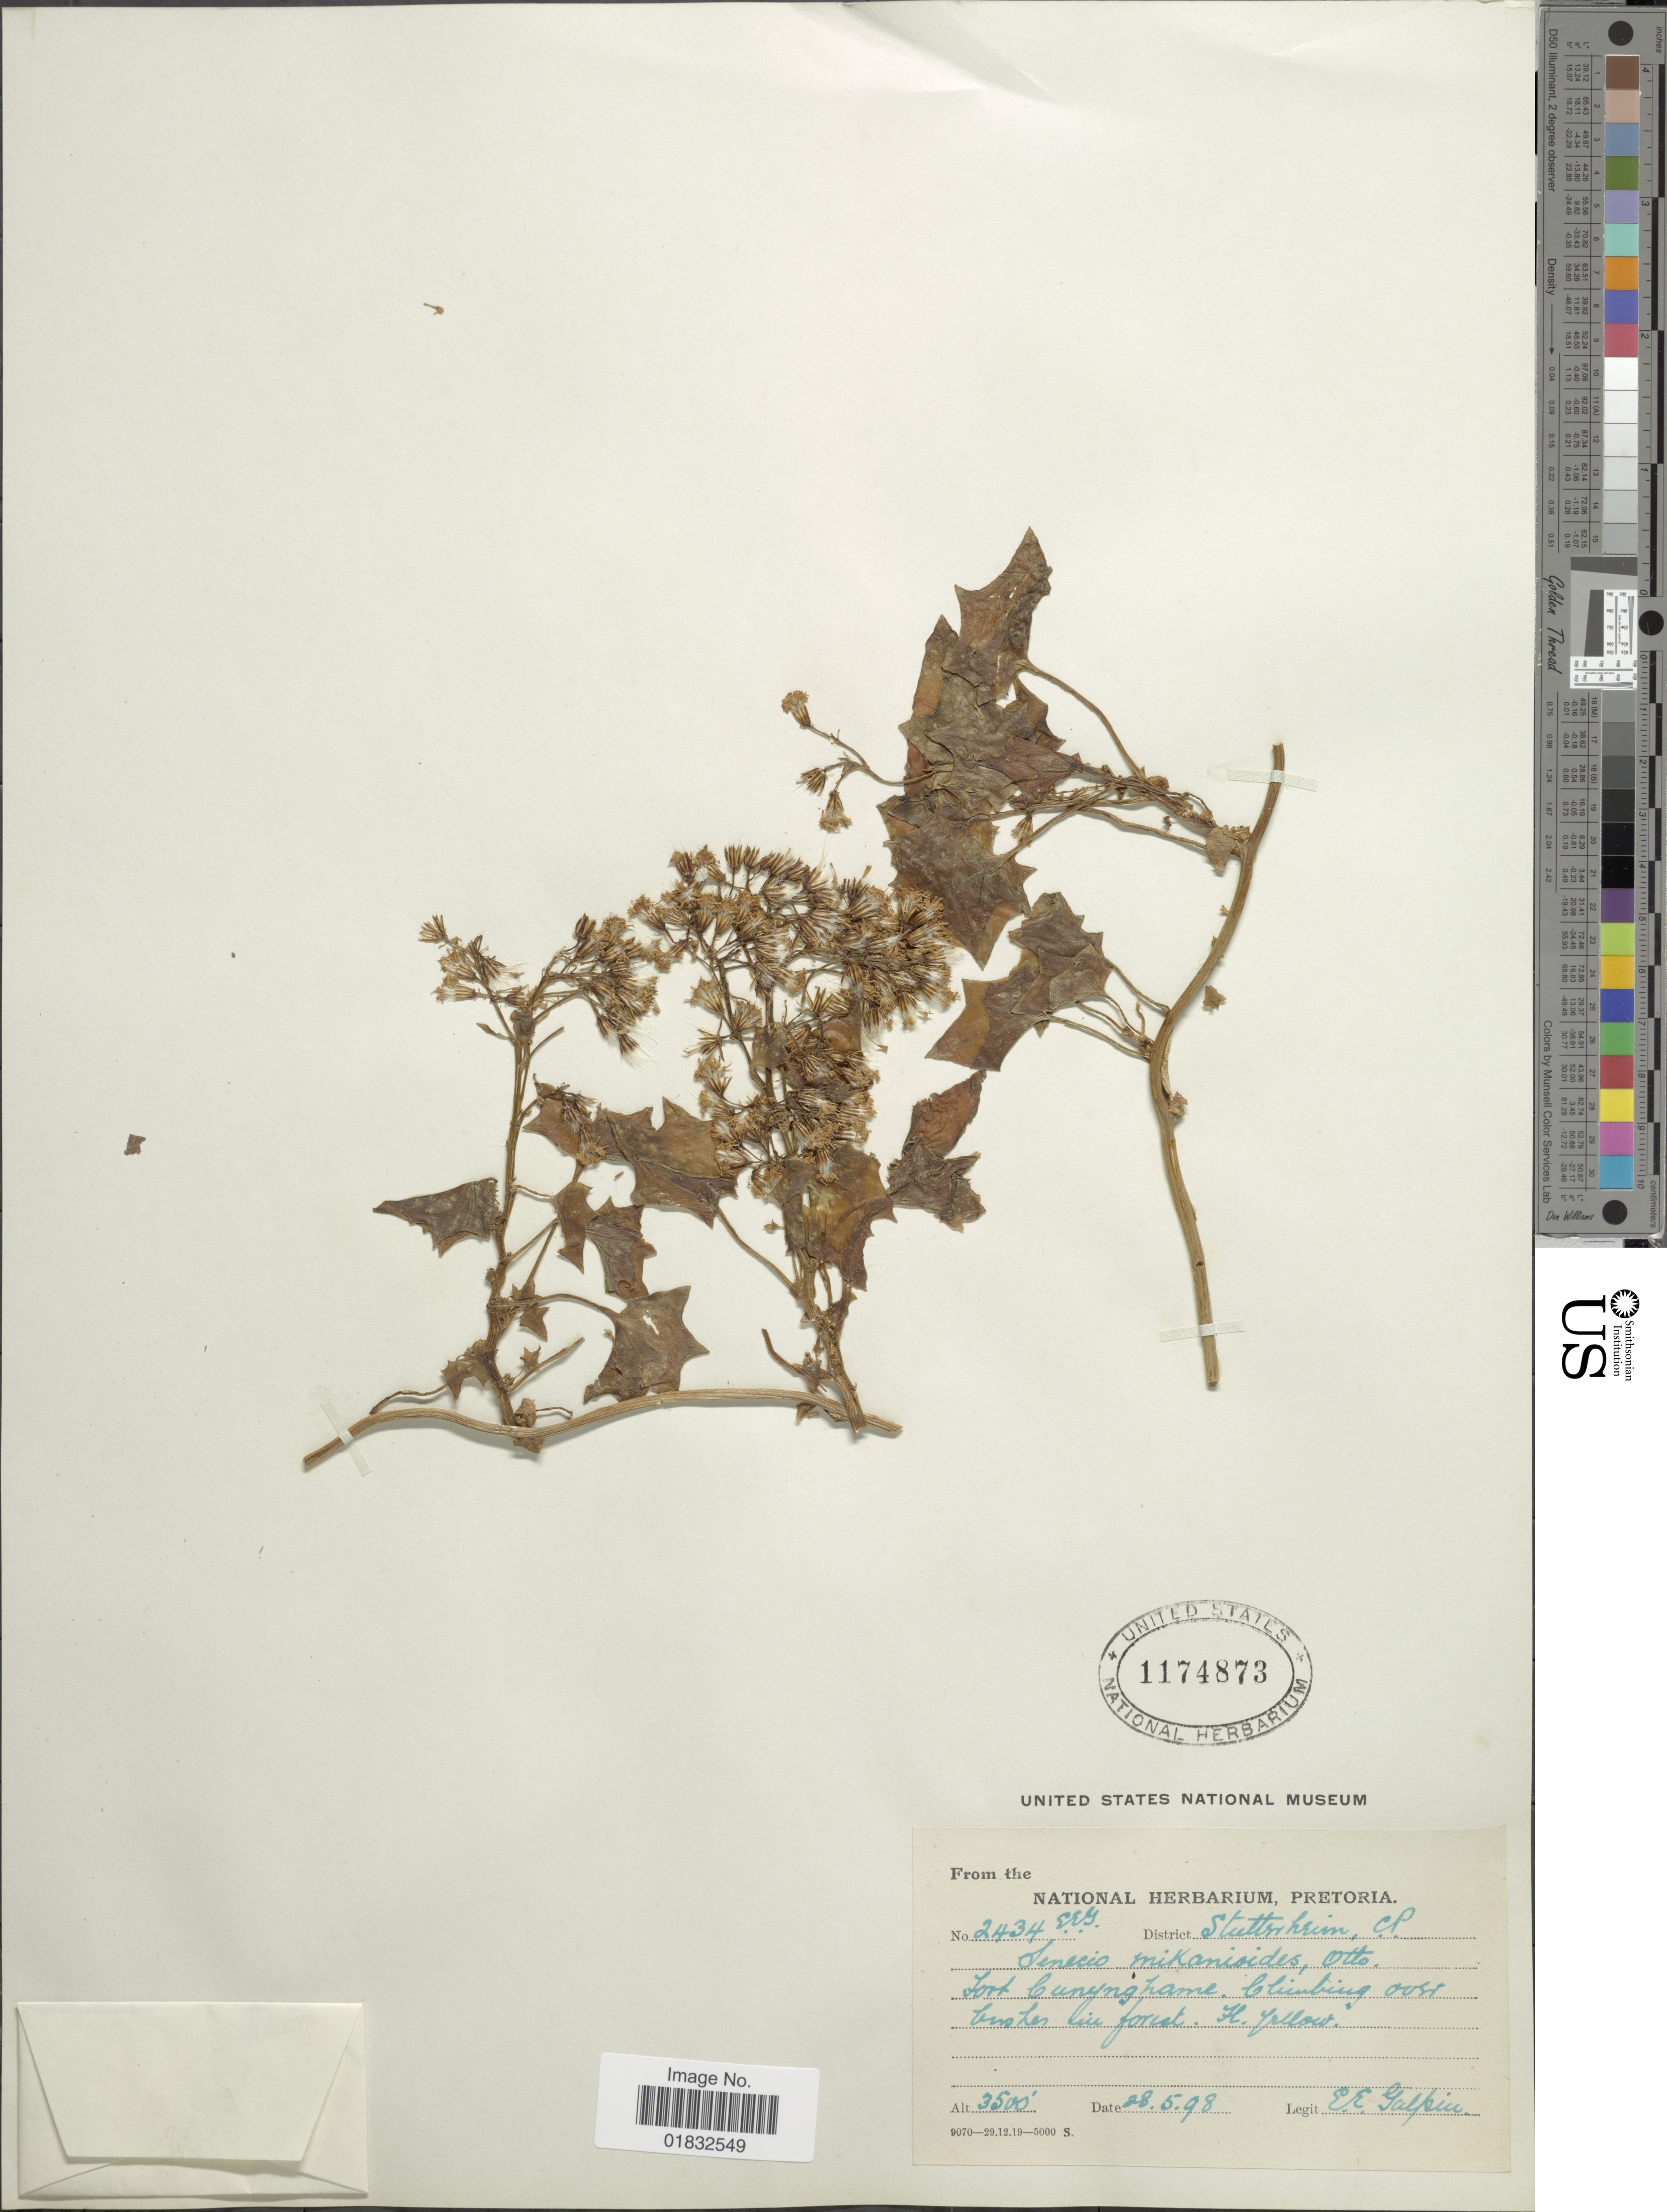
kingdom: Plantae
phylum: Tracheophyta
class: Magnoliopsida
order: Asterales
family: Asteraceae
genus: Delairea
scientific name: Delairea odorata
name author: Lem.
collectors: E. Galpin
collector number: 2434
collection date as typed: Transcribed d/m/y: 28/5/98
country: South Africa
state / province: Eastern Cape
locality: Stutterheim, C.P, Fort Cunynghame. Climbing over bushes in forest.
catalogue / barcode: US 1174873